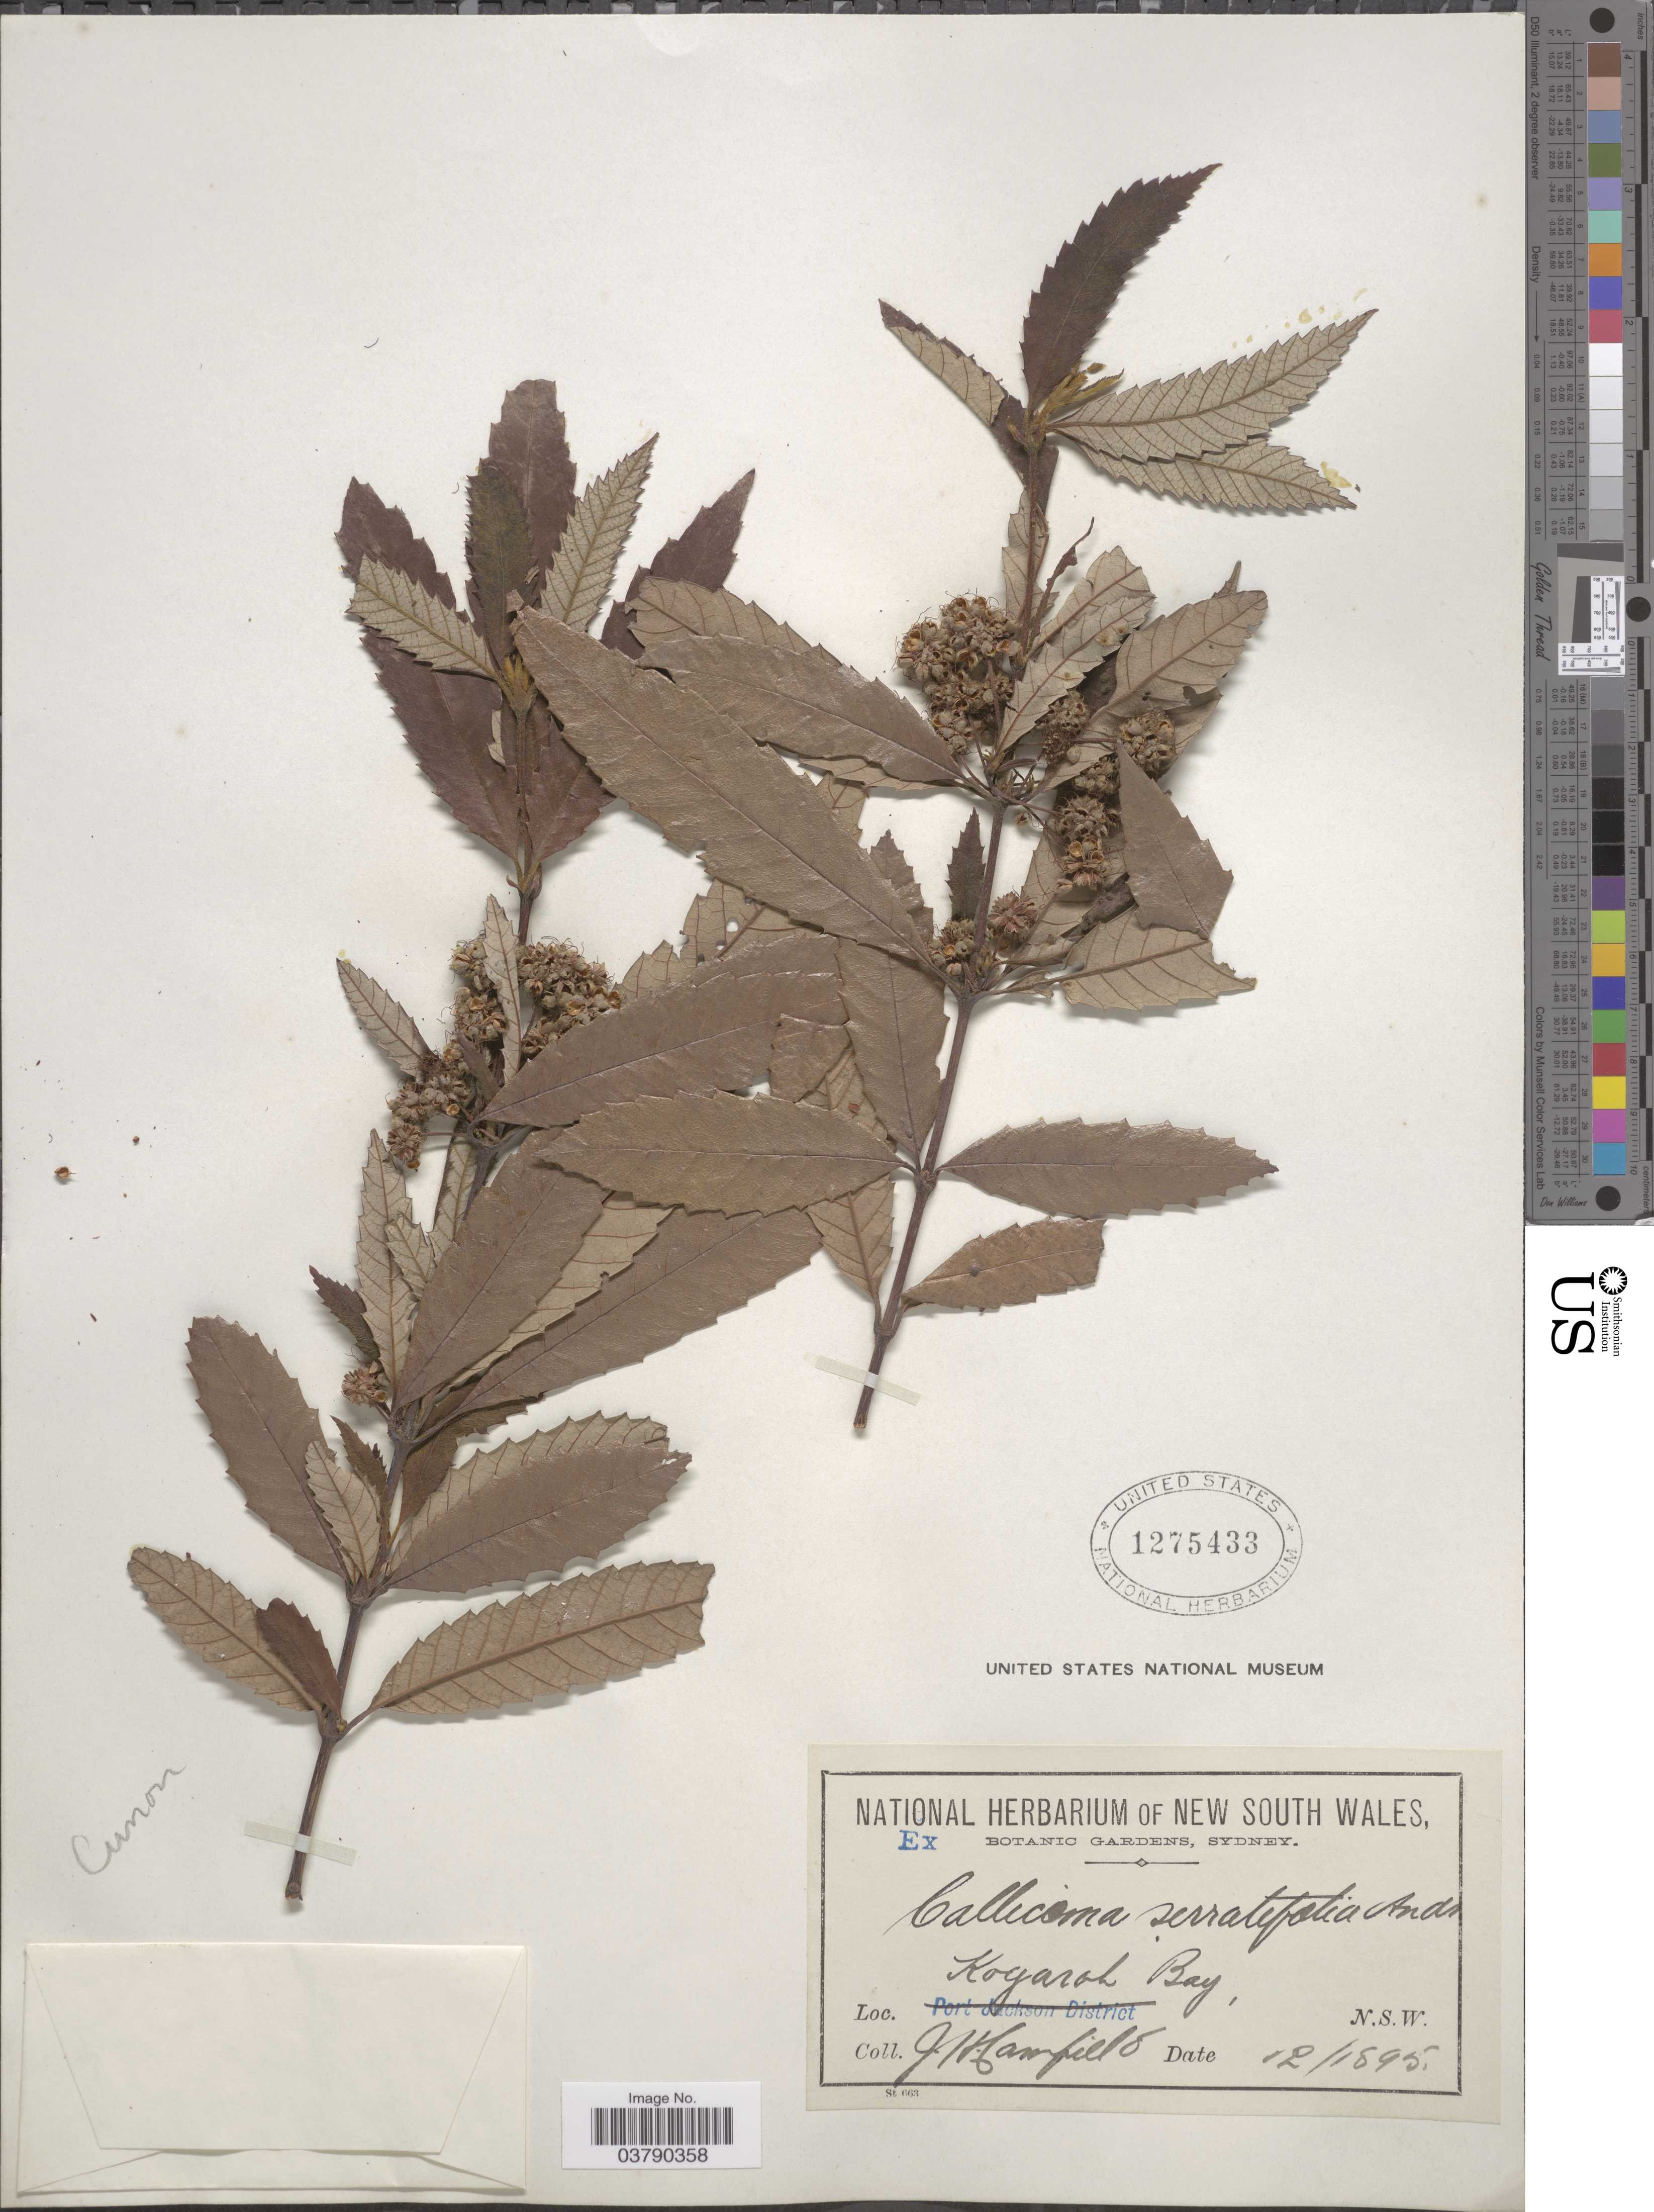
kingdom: Plantae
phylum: Tracheophyta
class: Magnoliopsida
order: Oxalidales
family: Cunoniaceae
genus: Callicoma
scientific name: Callicoma sp.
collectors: N. Hamfield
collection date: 1895-12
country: Australia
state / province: New South Wales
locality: Kogarah Bay.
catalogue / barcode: US 1275433